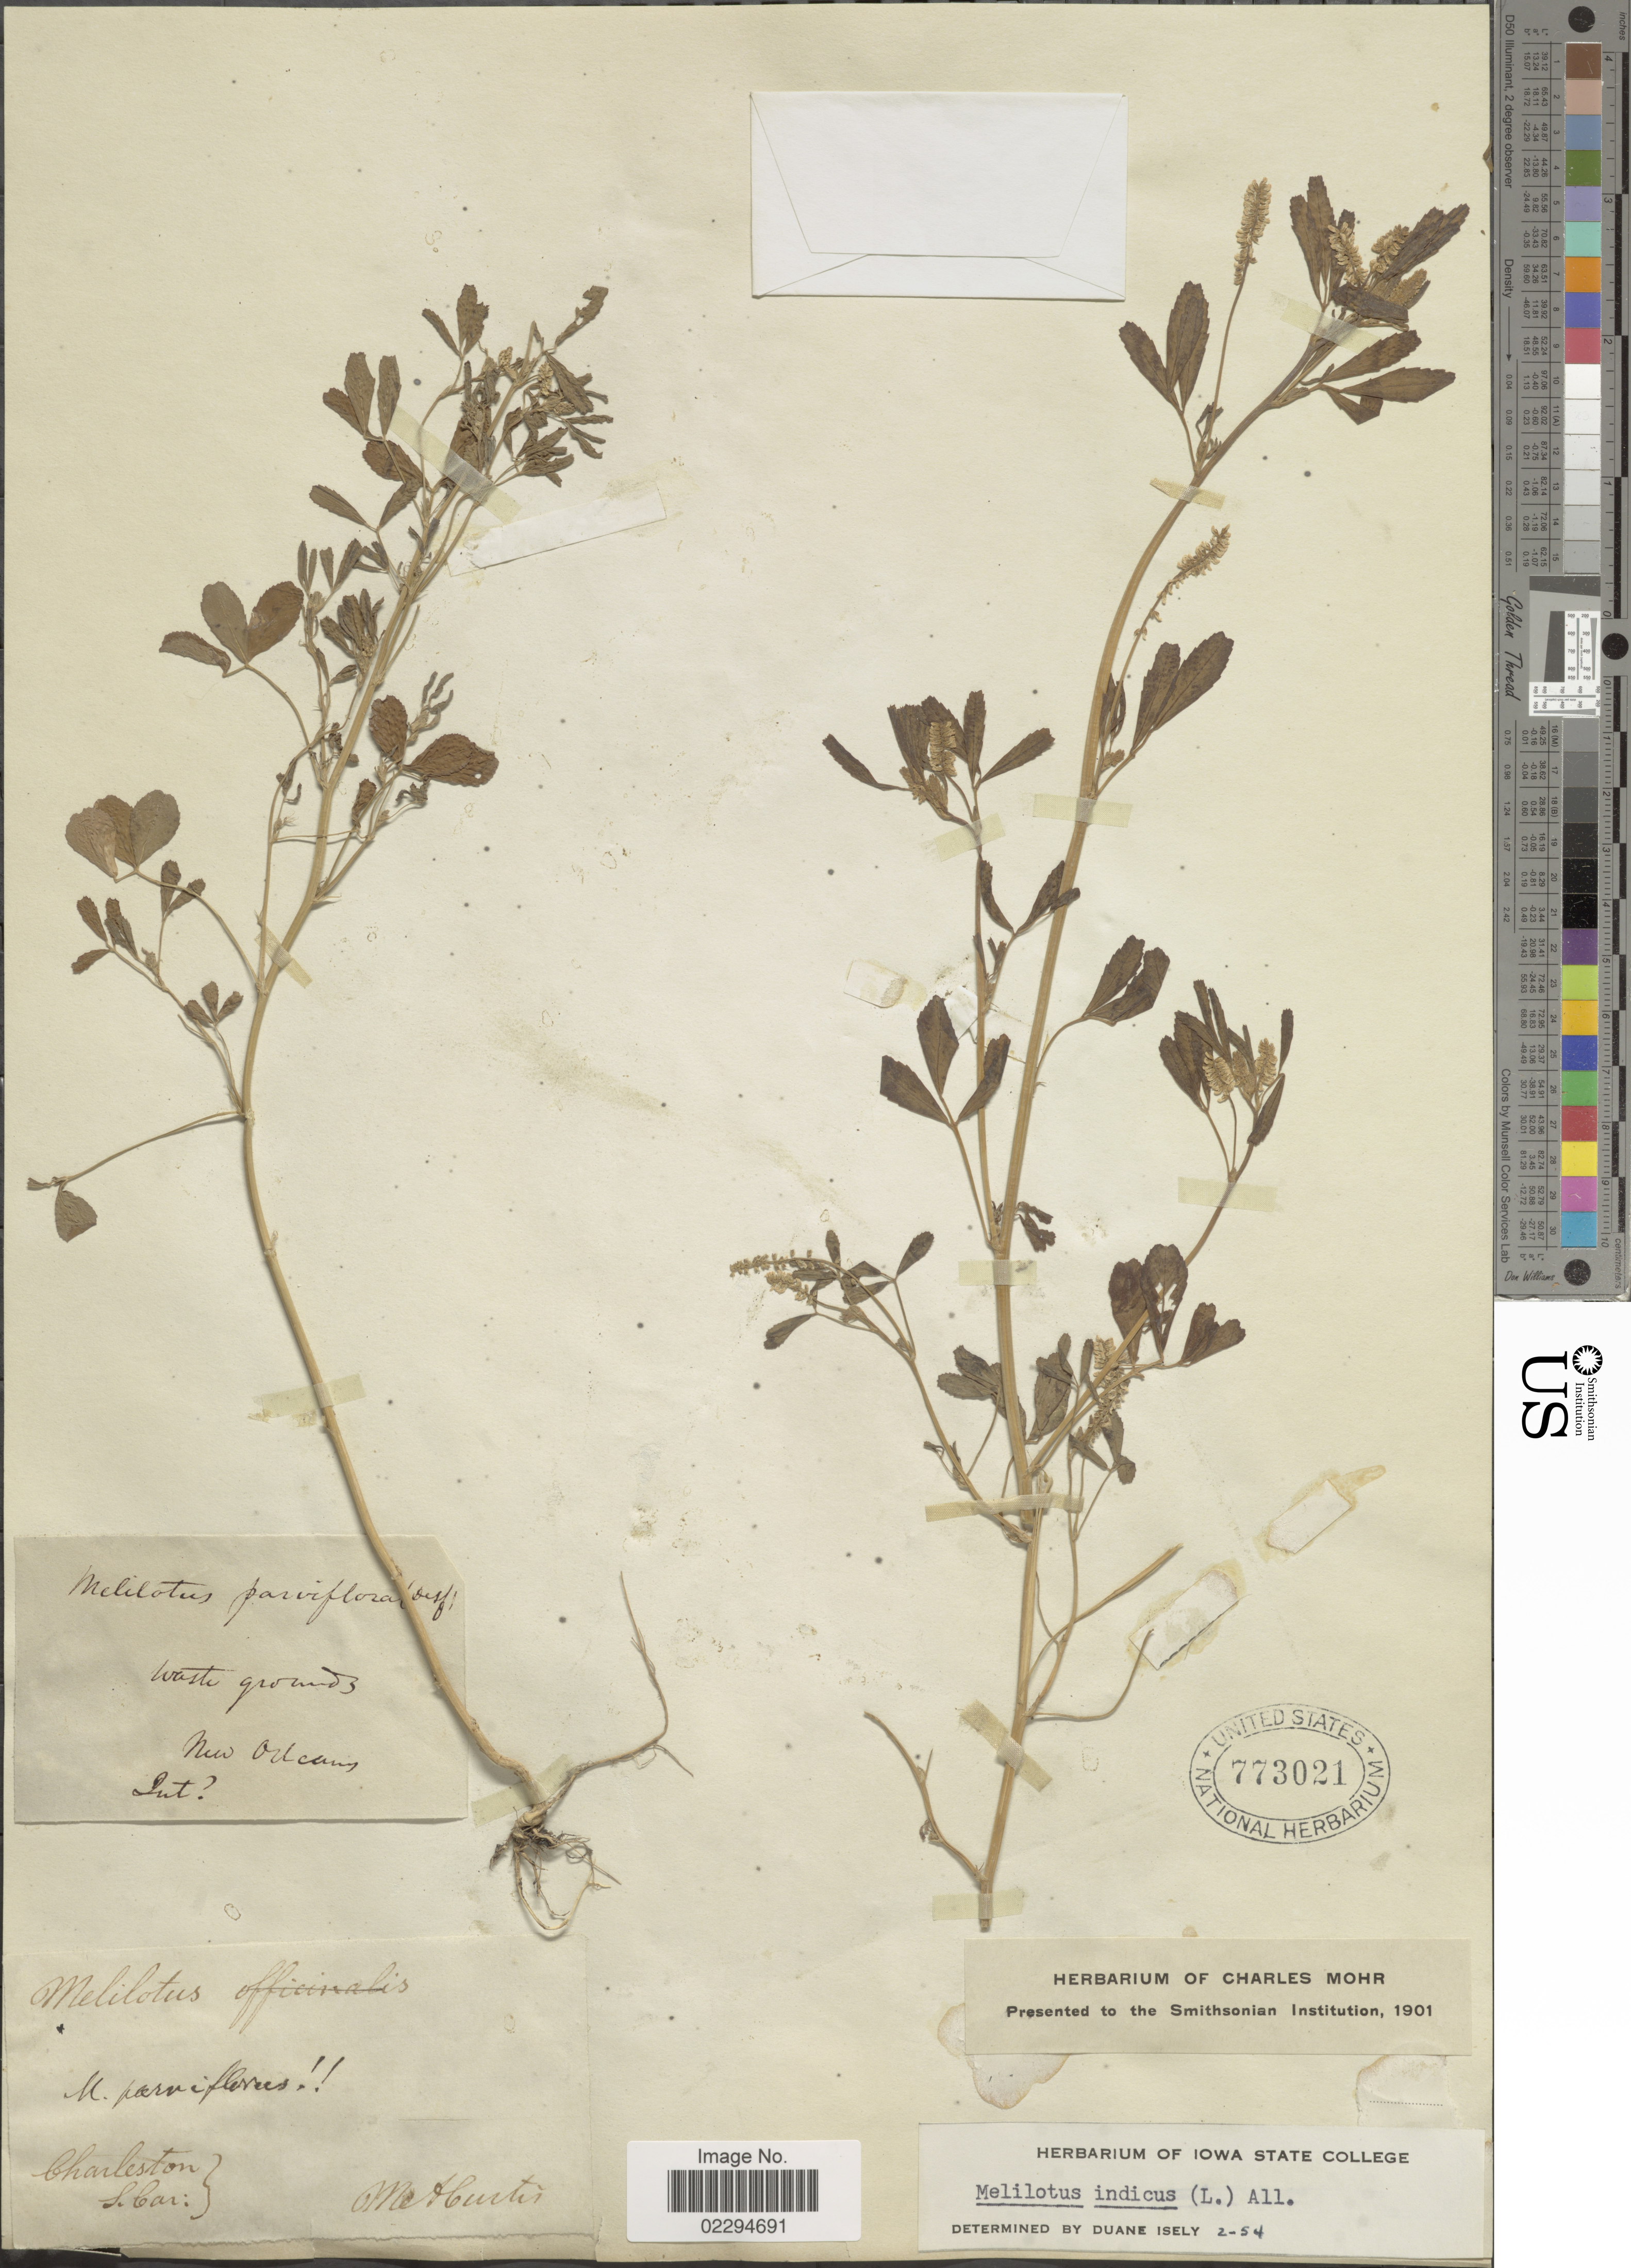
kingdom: Plantae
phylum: Tracheophyta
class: Magnoliopsida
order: Fabales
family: Fabaceae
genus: Melilotus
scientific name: Melilotus indicus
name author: (L.) All.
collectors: M. A. Curtis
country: United States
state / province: South Carolina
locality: New Orleans Sut [unsure placement] Charleston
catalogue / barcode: US 773021